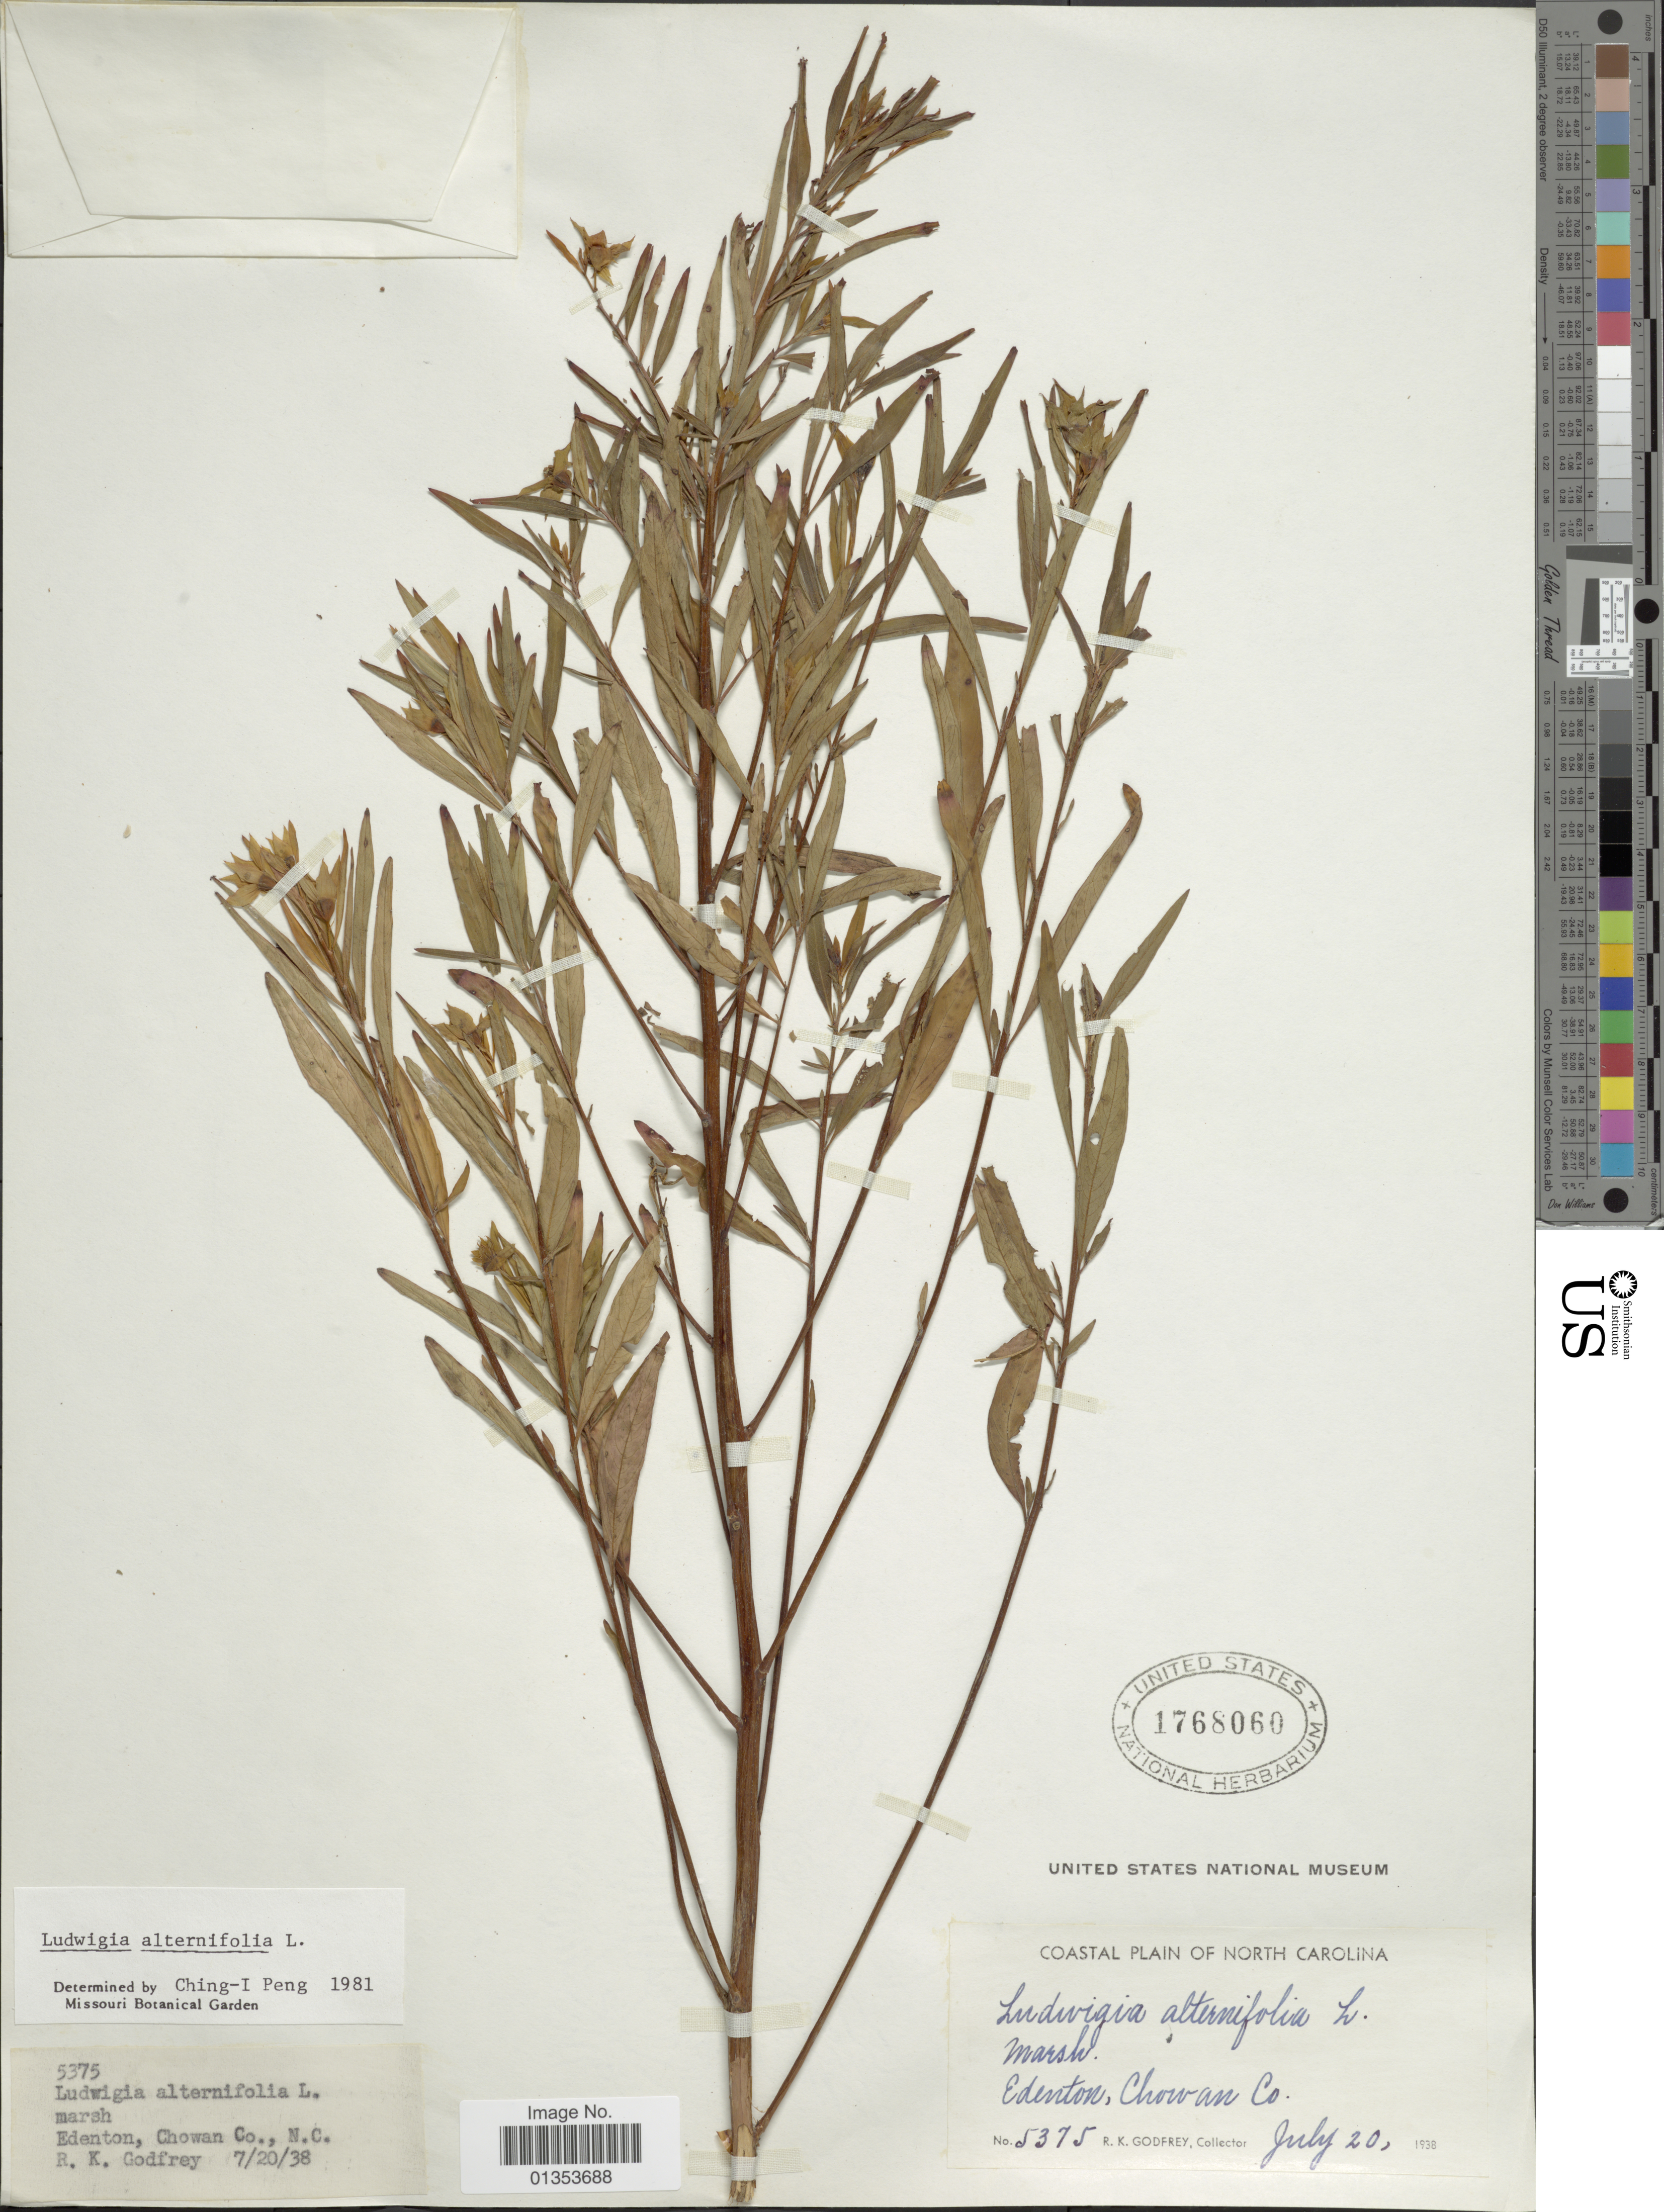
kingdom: Plantae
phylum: Tracheophyta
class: Magnoliopsida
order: Myrtales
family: Onagraceae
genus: Ludwigia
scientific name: Ludwigia alternifolia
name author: L.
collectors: R. K. Godfrey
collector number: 5375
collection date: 1938-07-20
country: United States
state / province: North Carolina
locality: Edenton, Chowan Co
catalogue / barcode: US 1768060